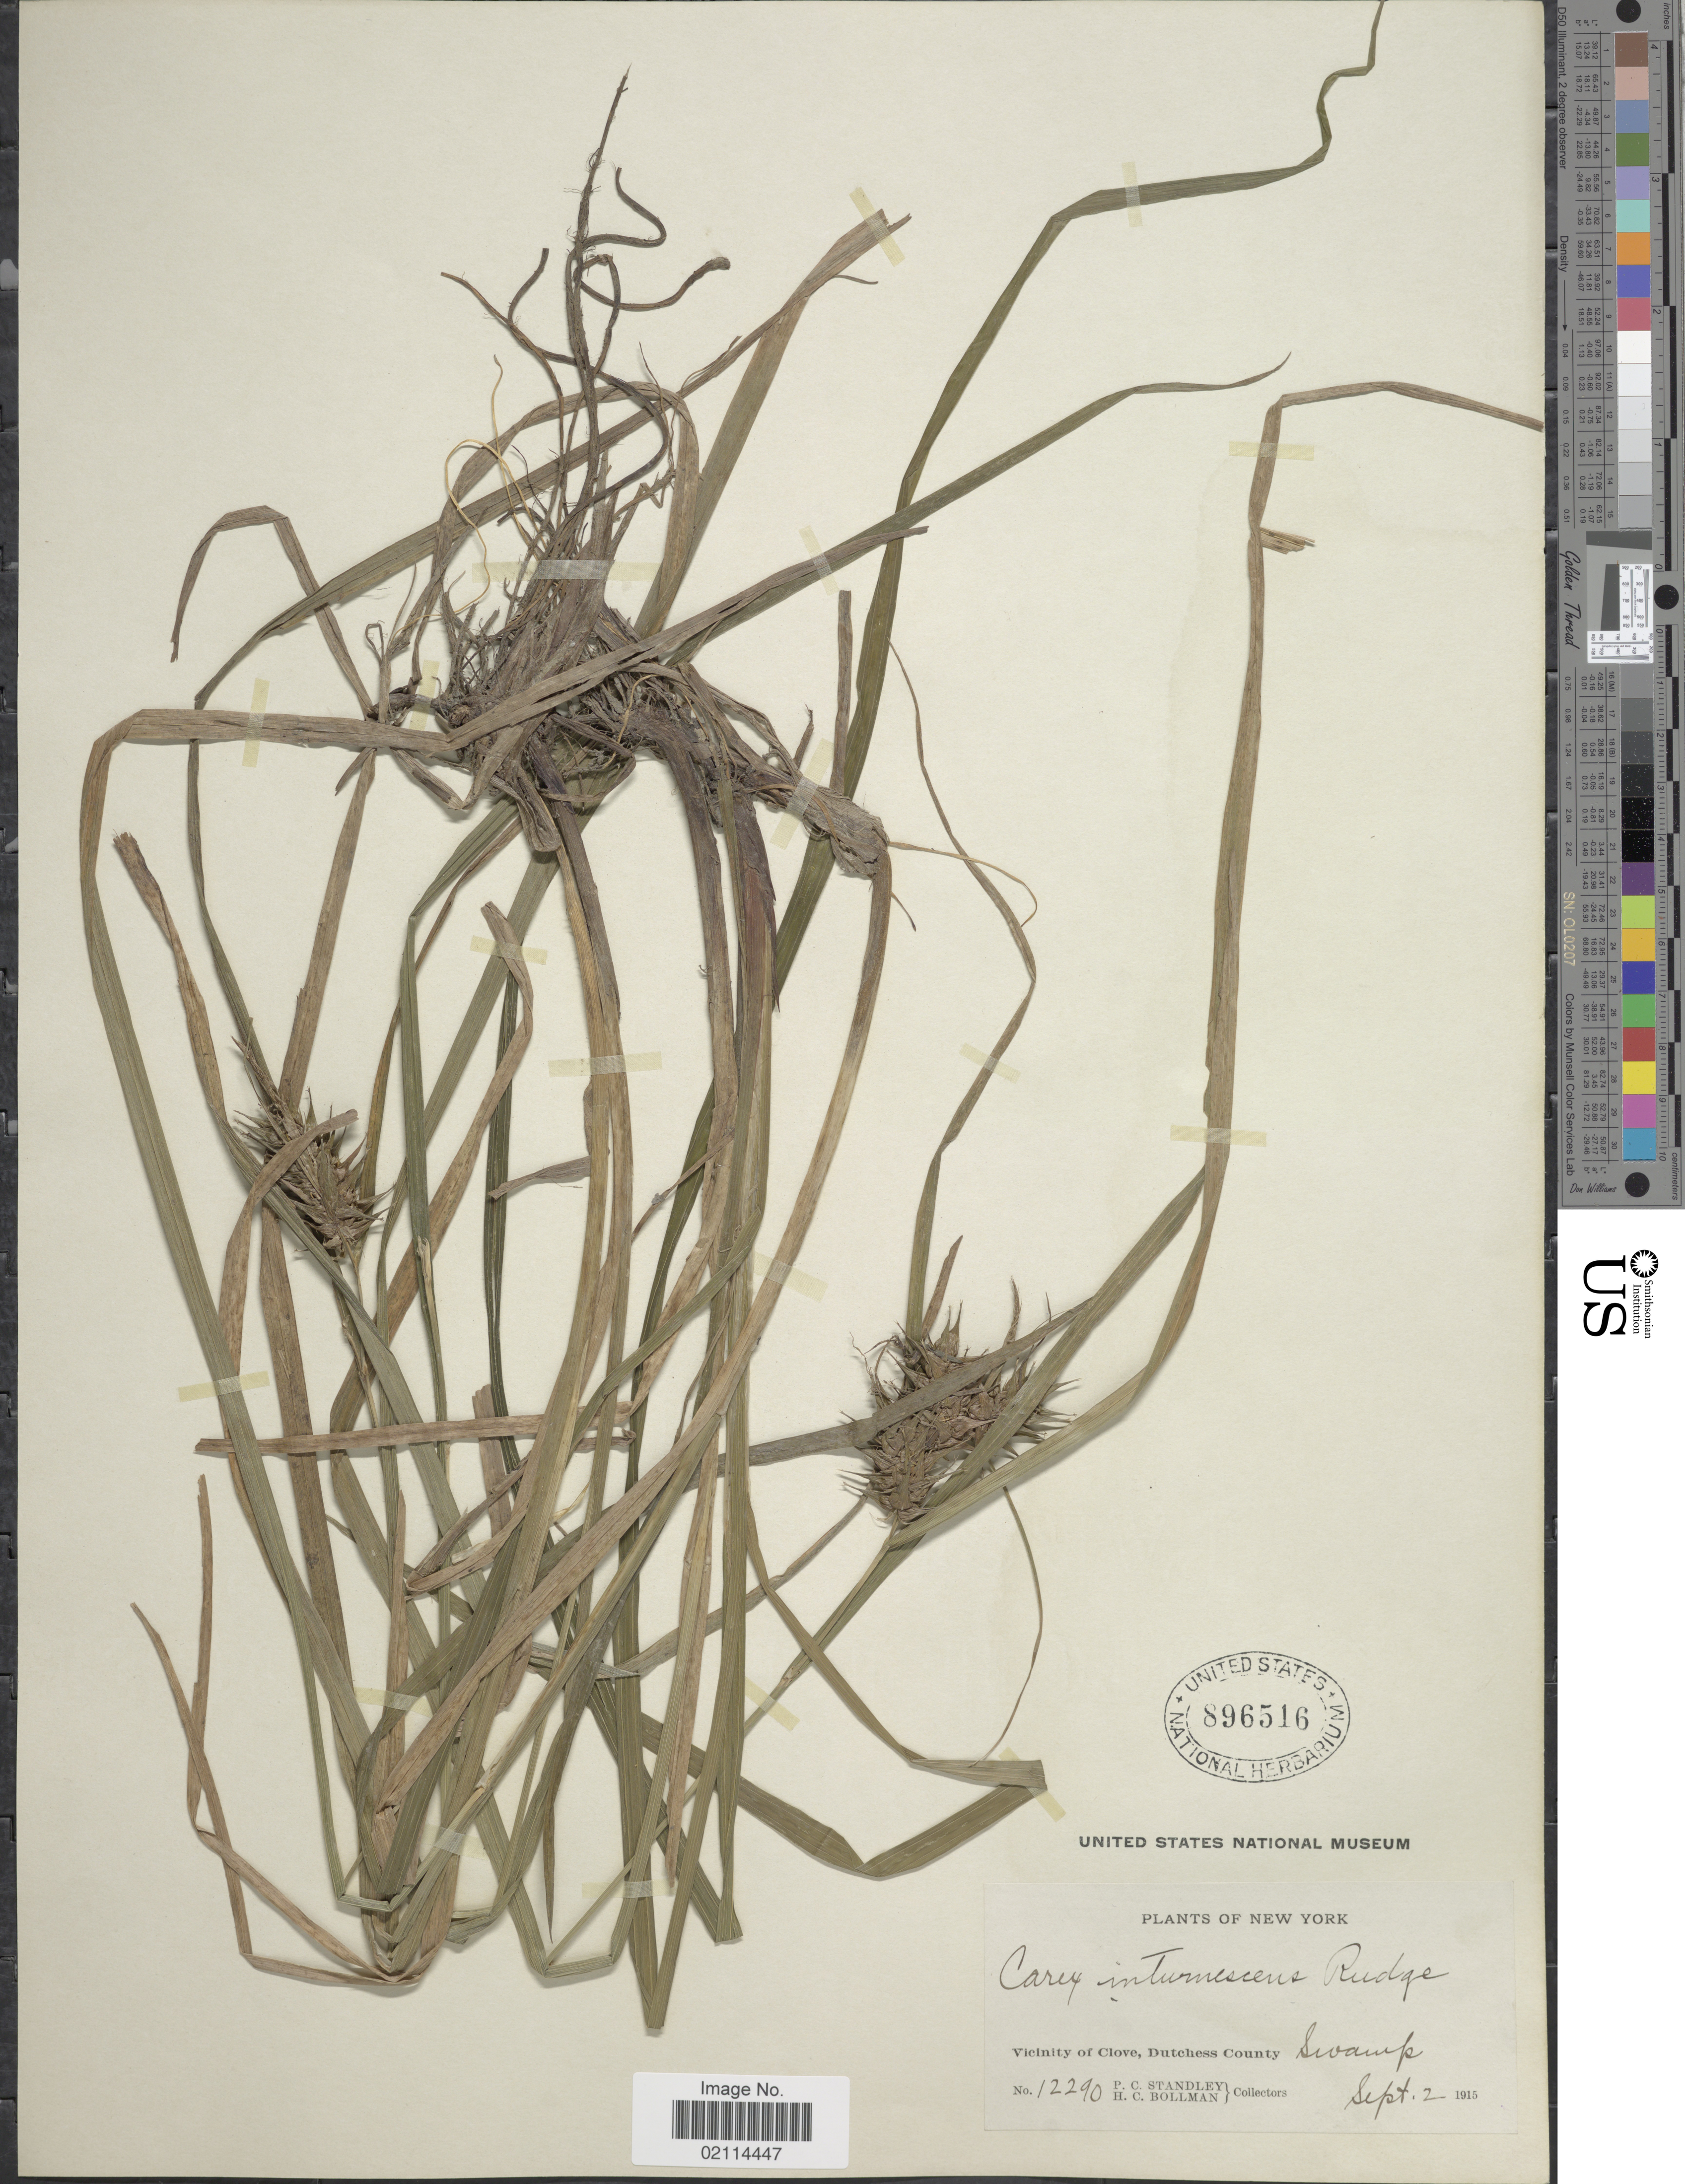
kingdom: Plantae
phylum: Tracheophyta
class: Liliopsida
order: Poales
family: Cyperaceae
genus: Carex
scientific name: Carex intumescens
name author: Rudge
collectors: P. C. Standley & H. C. Bollman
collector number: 12290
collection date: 1915-09-02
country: United States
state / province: New York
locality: Vicinity of Clove, Dutchess County, swamp.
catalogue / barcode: US 896516